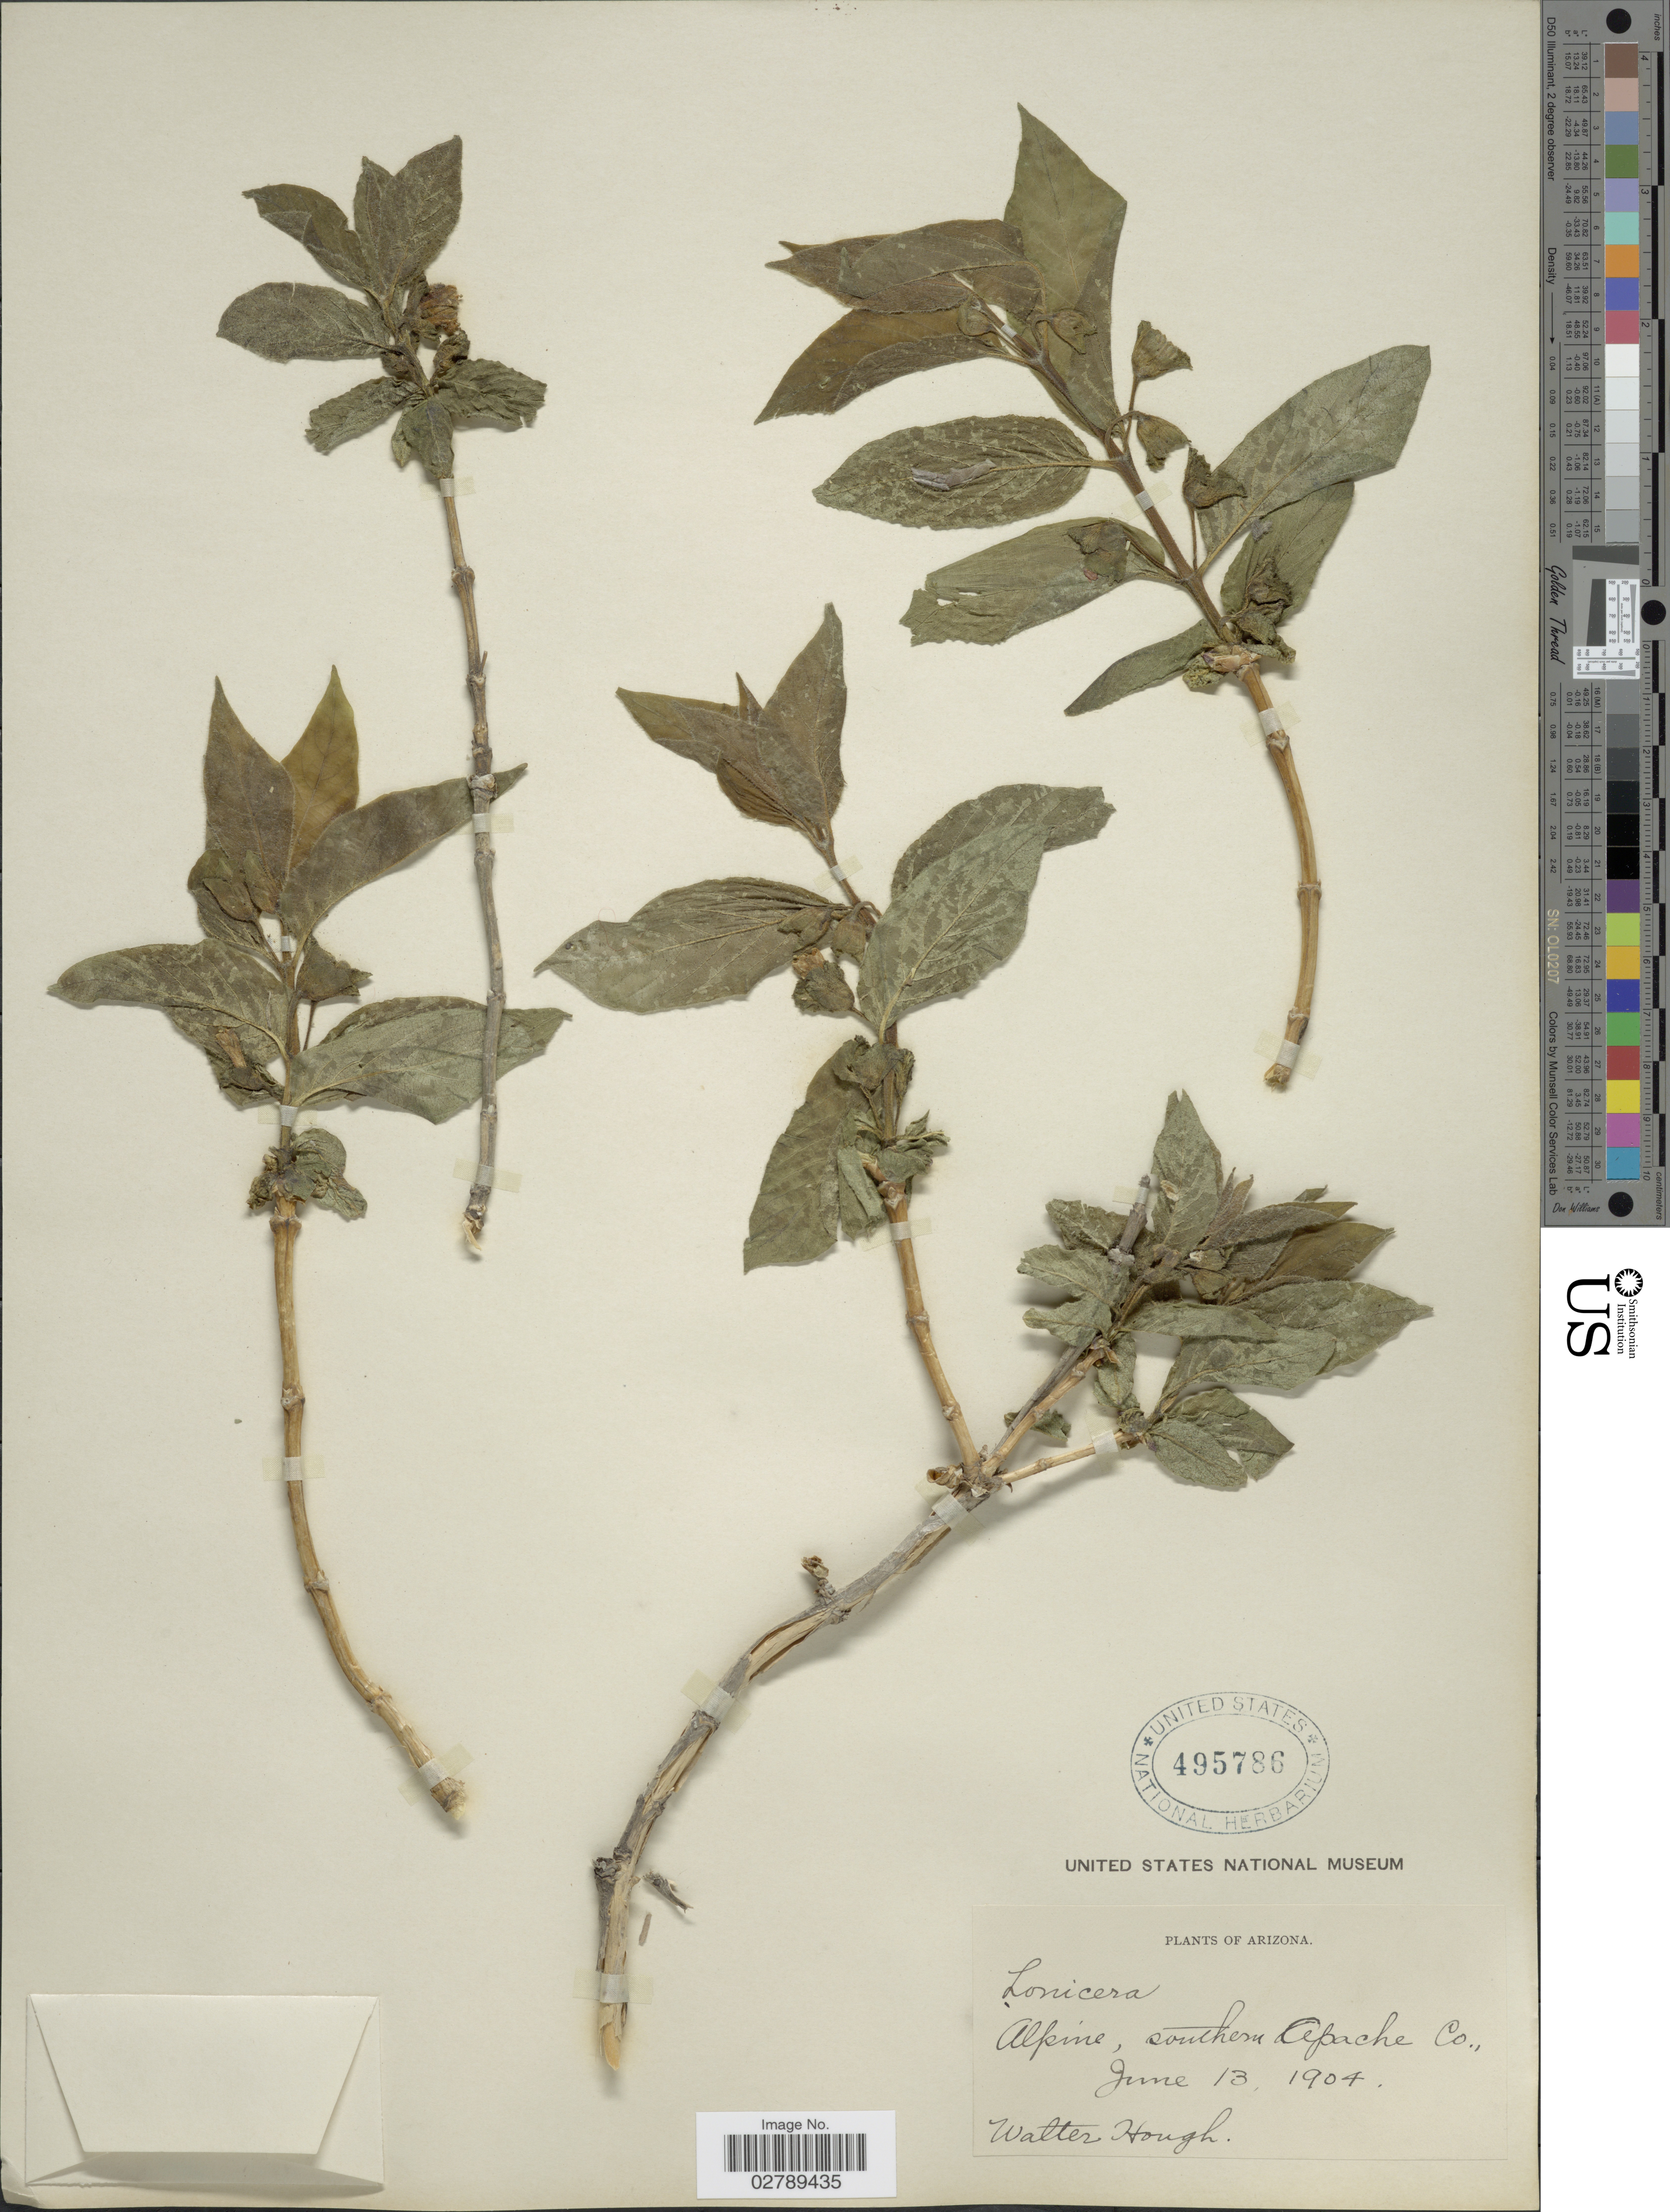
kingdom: Plantae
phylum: Tracheophyta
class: Magnoliopsida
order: Dipsacales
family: Caprifoliaceae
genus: Lonicera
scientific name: Lonicera involucrata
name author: (Richardson) Banks ex Spreng.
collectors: W. Hough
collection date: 1904-06-13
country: United States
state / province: Arizona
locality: Alpine, southern Apache Co.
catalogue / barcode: US 495786